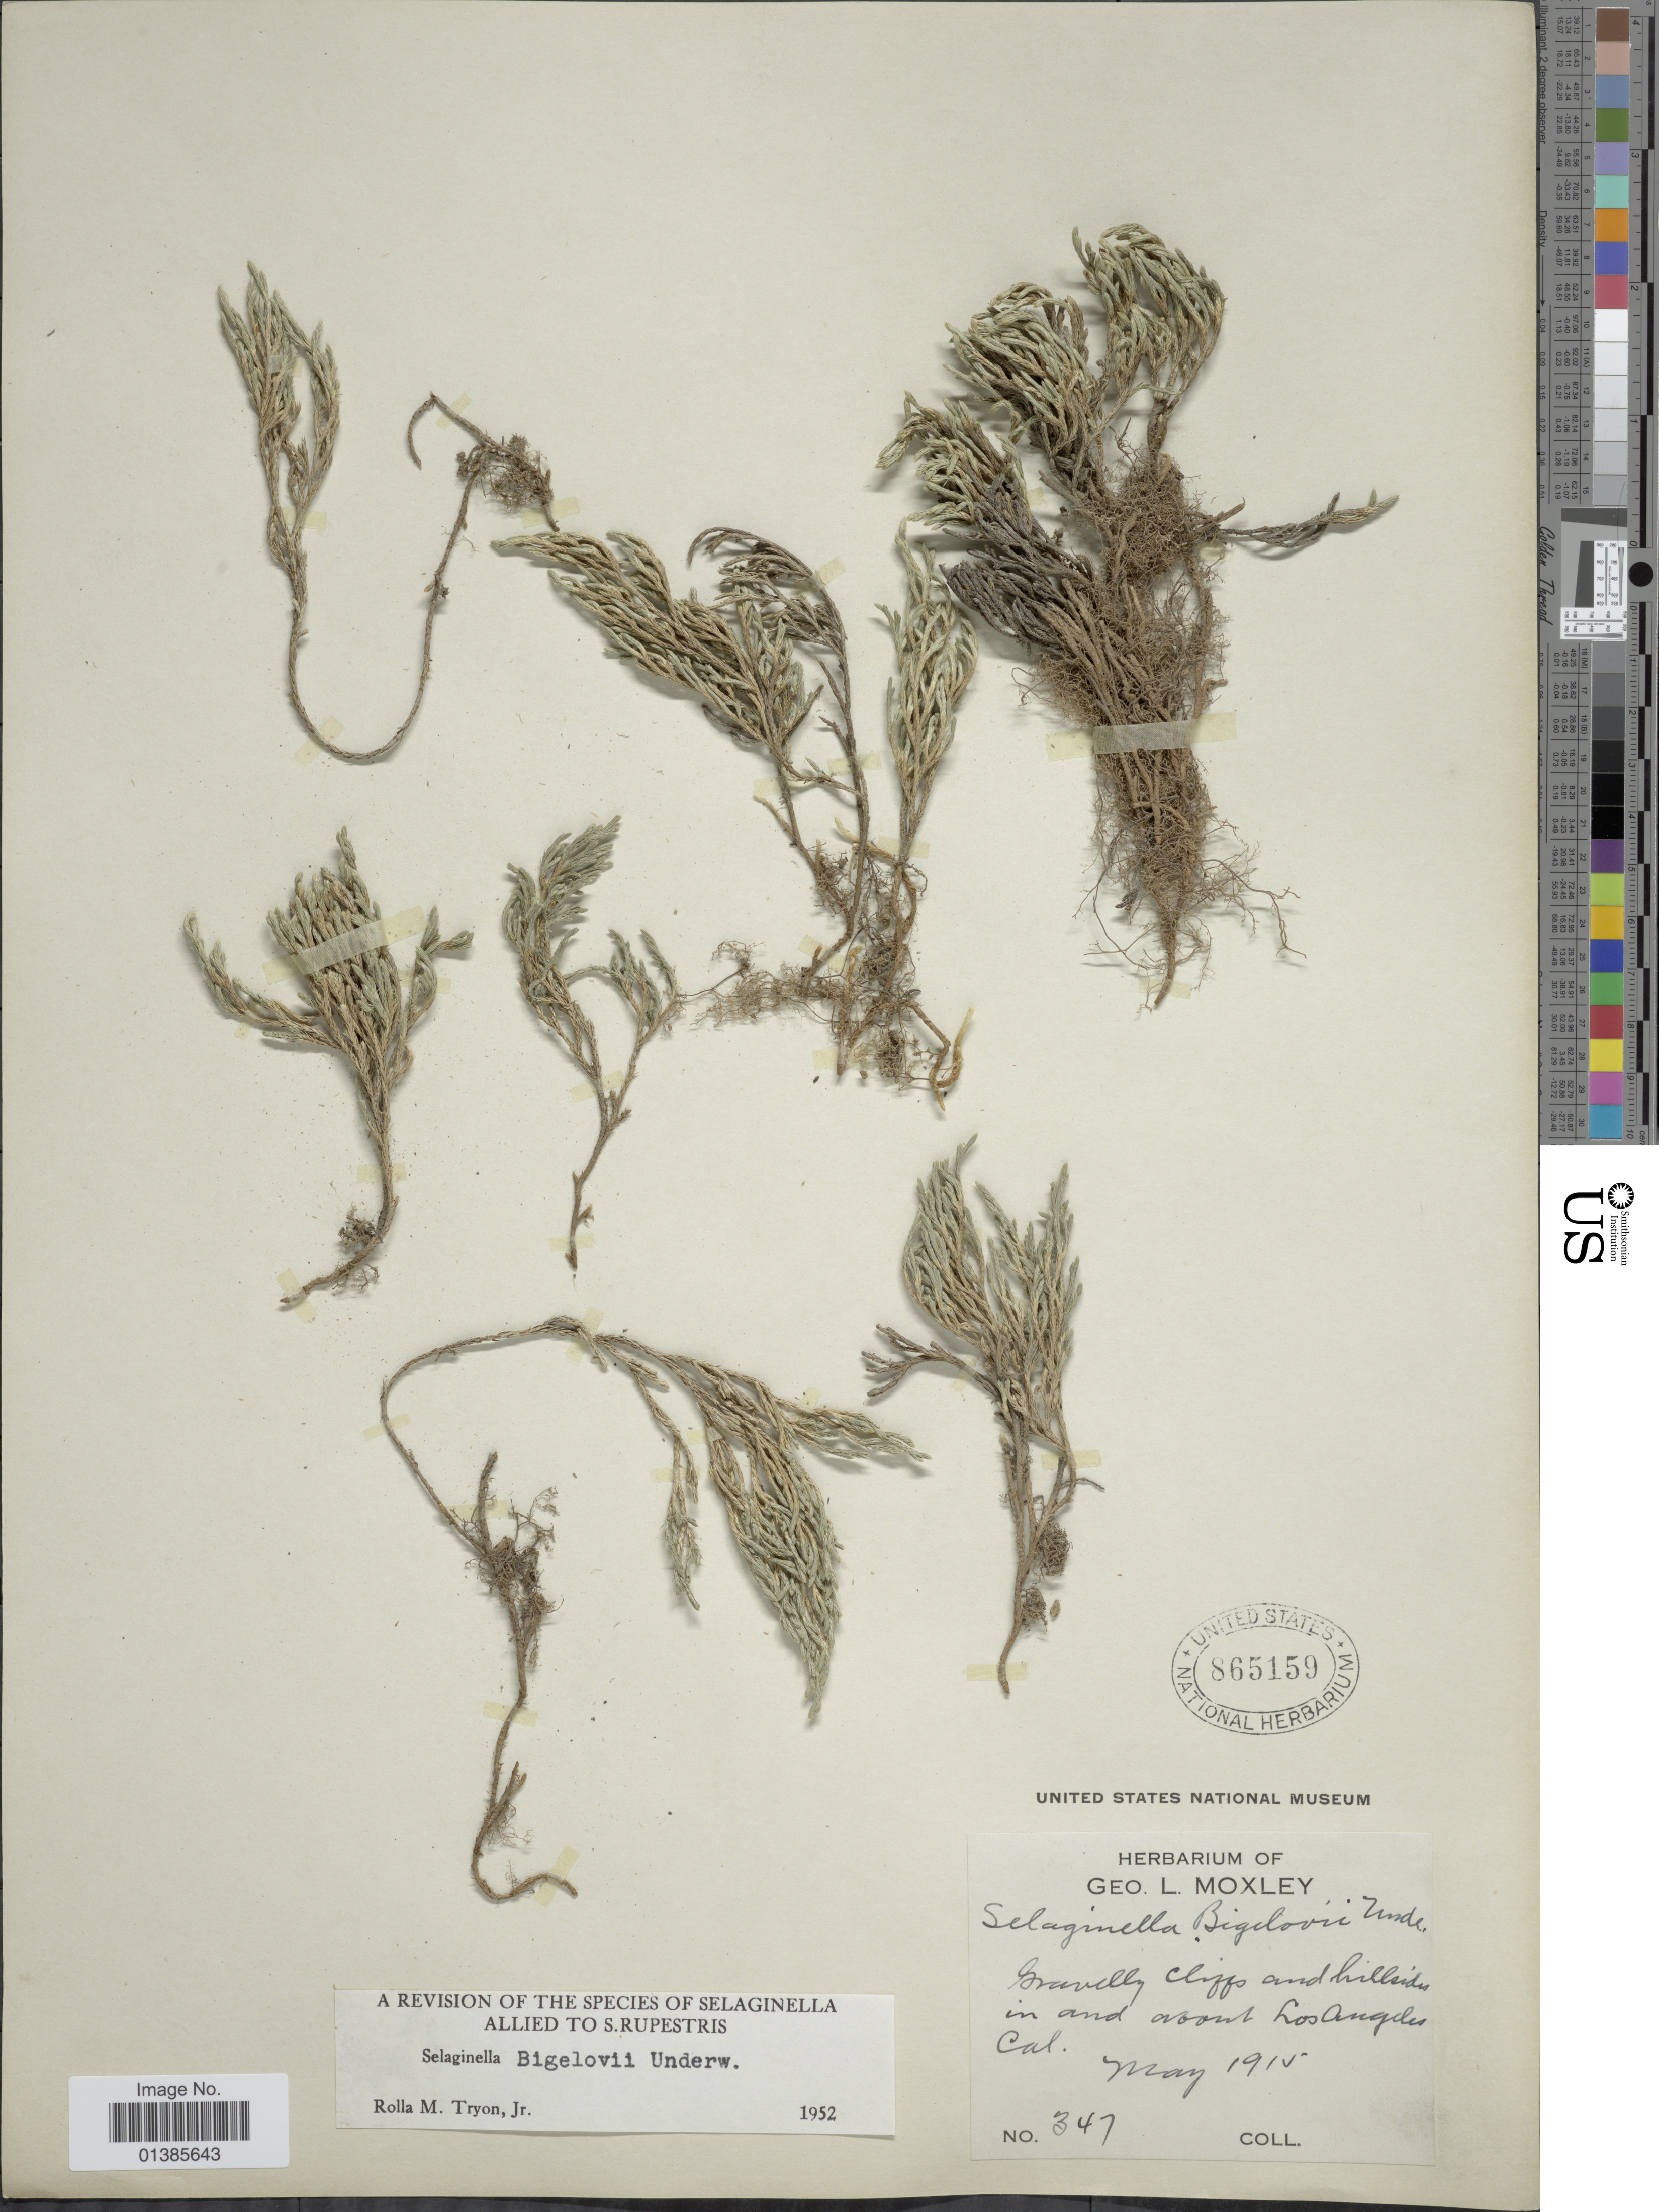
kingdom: Plantae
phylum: Tracheophyta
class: Lycopodiopsida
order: Selaginellales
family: Selaginellaceae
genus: Selaginella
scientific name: Selaginella bigelovii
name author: Underw.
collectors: ex herb. Geo. L. Moxley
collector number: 347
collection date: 1915-05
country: United States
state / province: California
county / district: Los Angeles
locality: Gravelly cliffs and hillsides in and about Los Angeles.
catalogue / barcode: US 865159